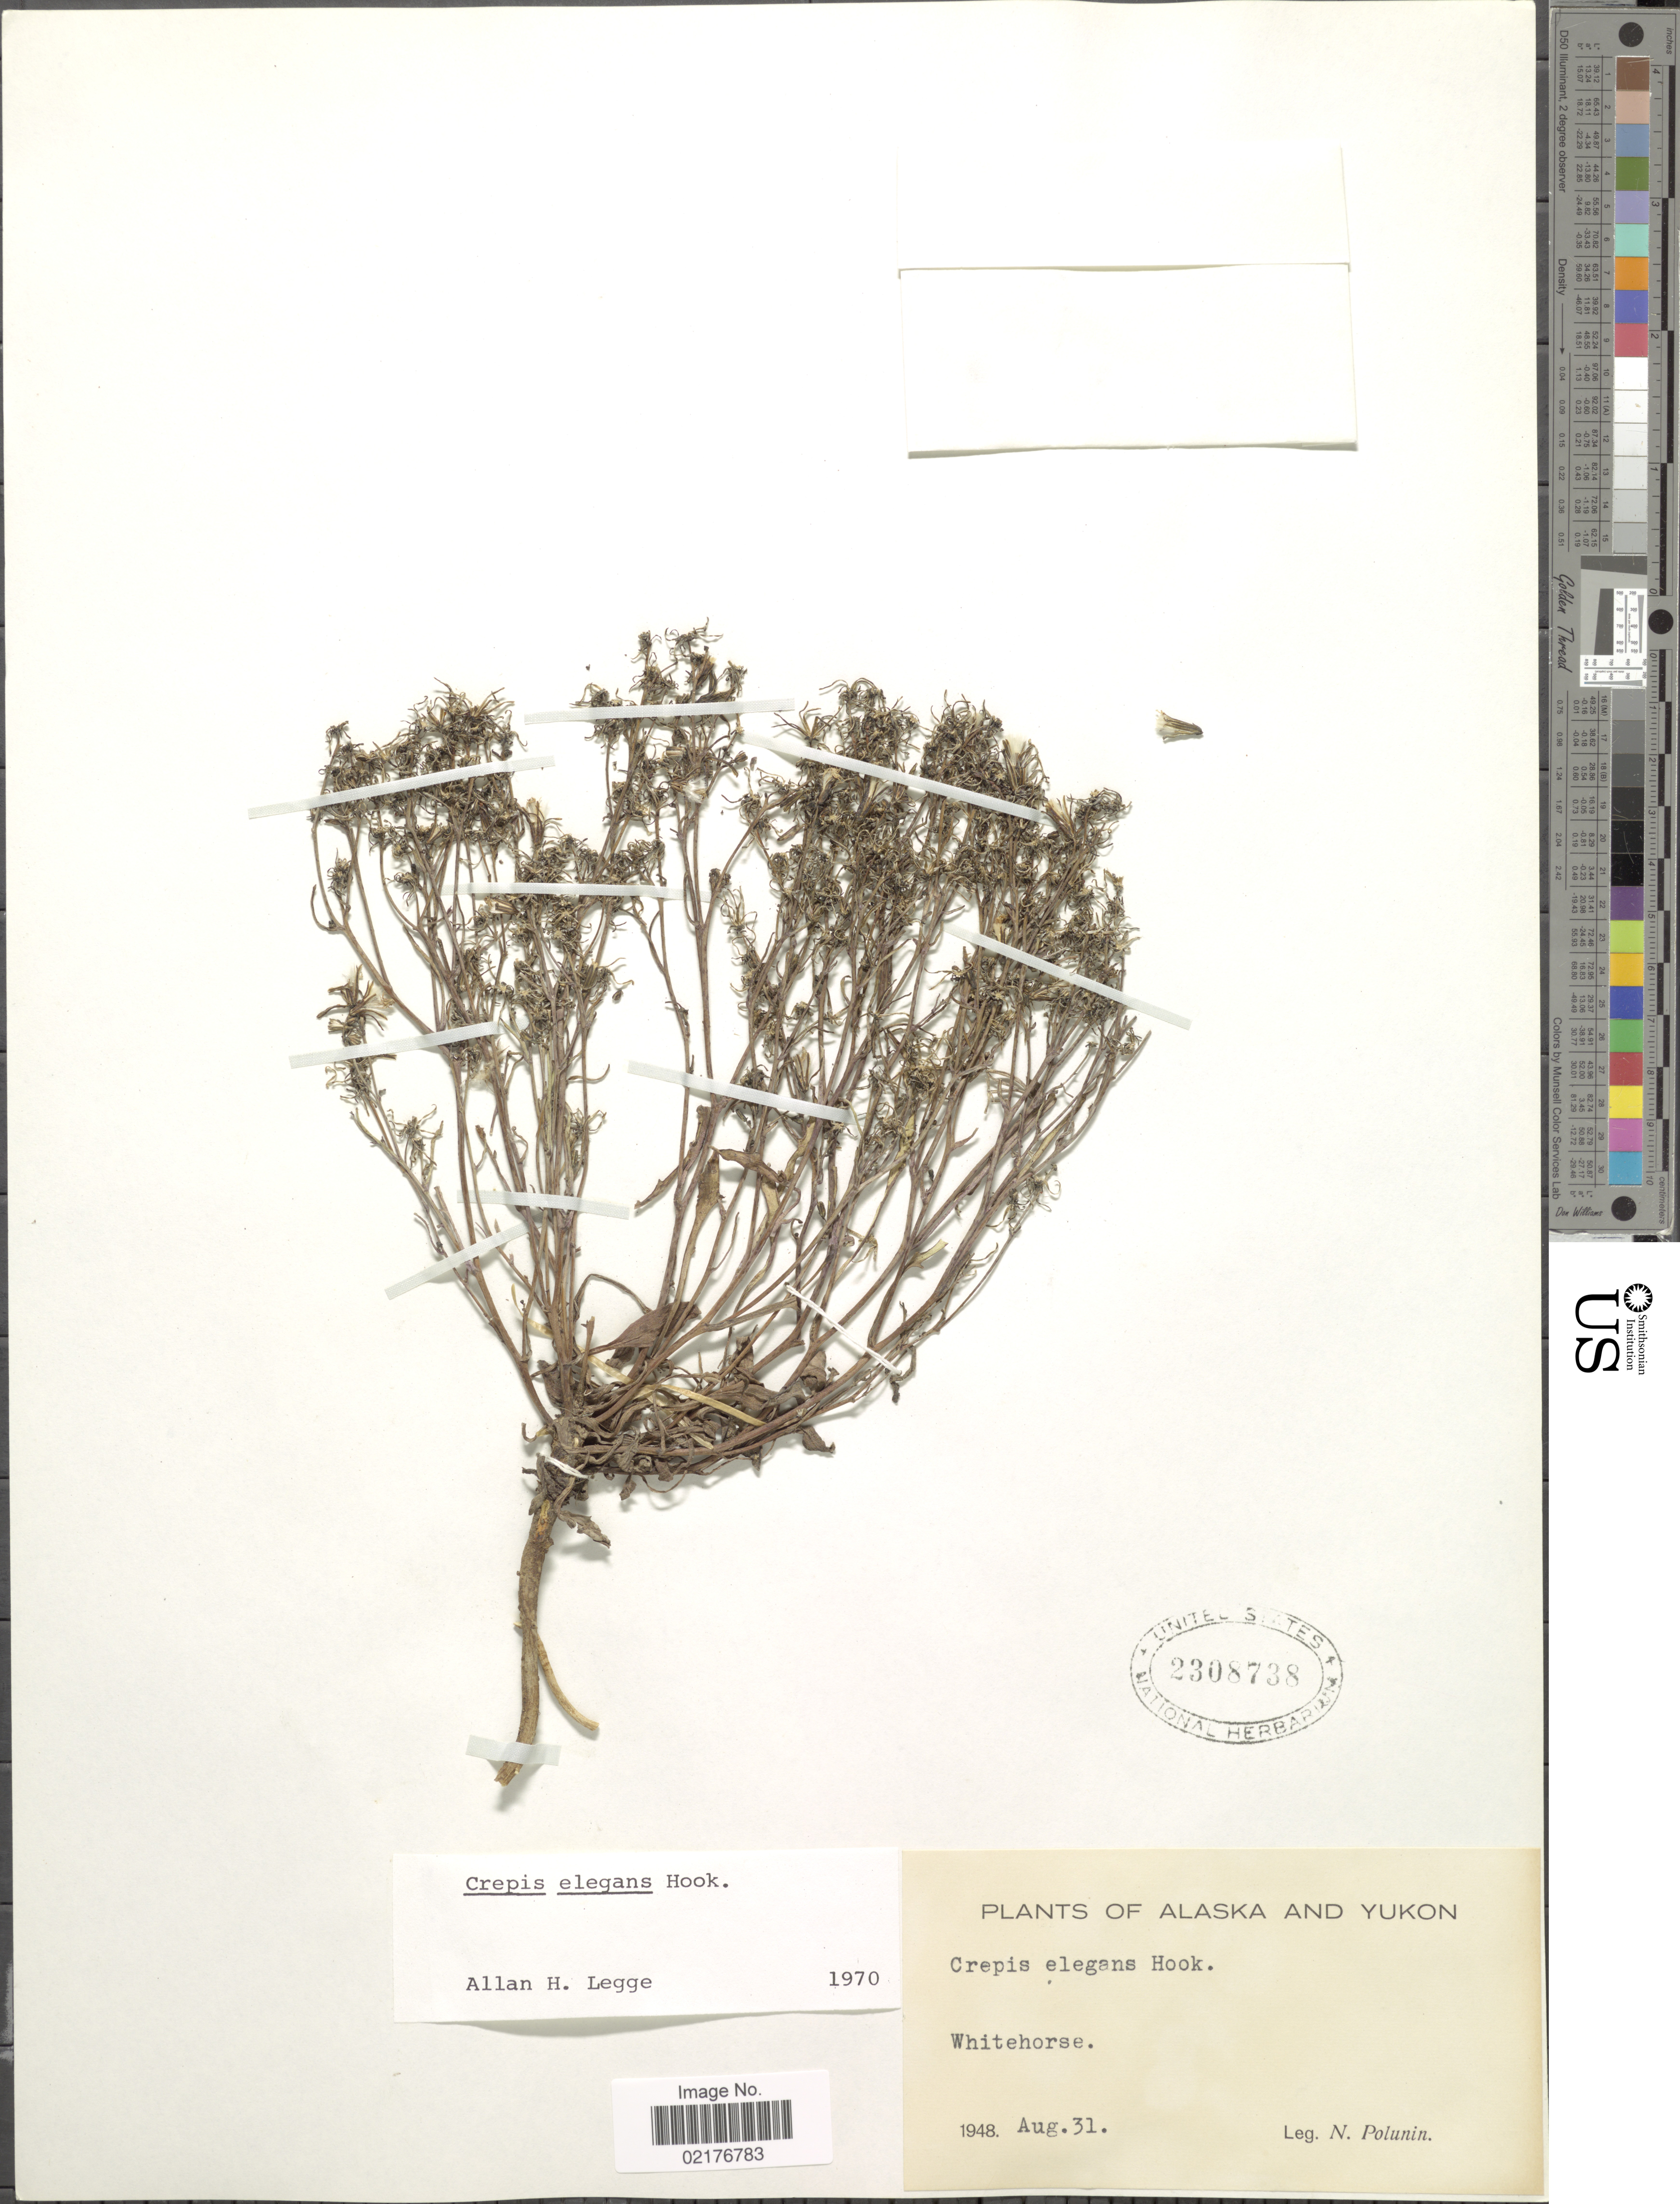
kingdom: Plantae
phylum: Tracheophyta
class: Magnoliopsida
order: Asterales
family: Asteraceae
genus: Askellia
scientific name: Askellia elegans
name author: (Hook.) W.A. Weber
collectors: N. V. Polunin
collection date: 1948-08-31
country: Canada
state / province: Yukon Territory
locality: Alaska And Yukon, Whitehorse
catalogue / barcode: US 2308738